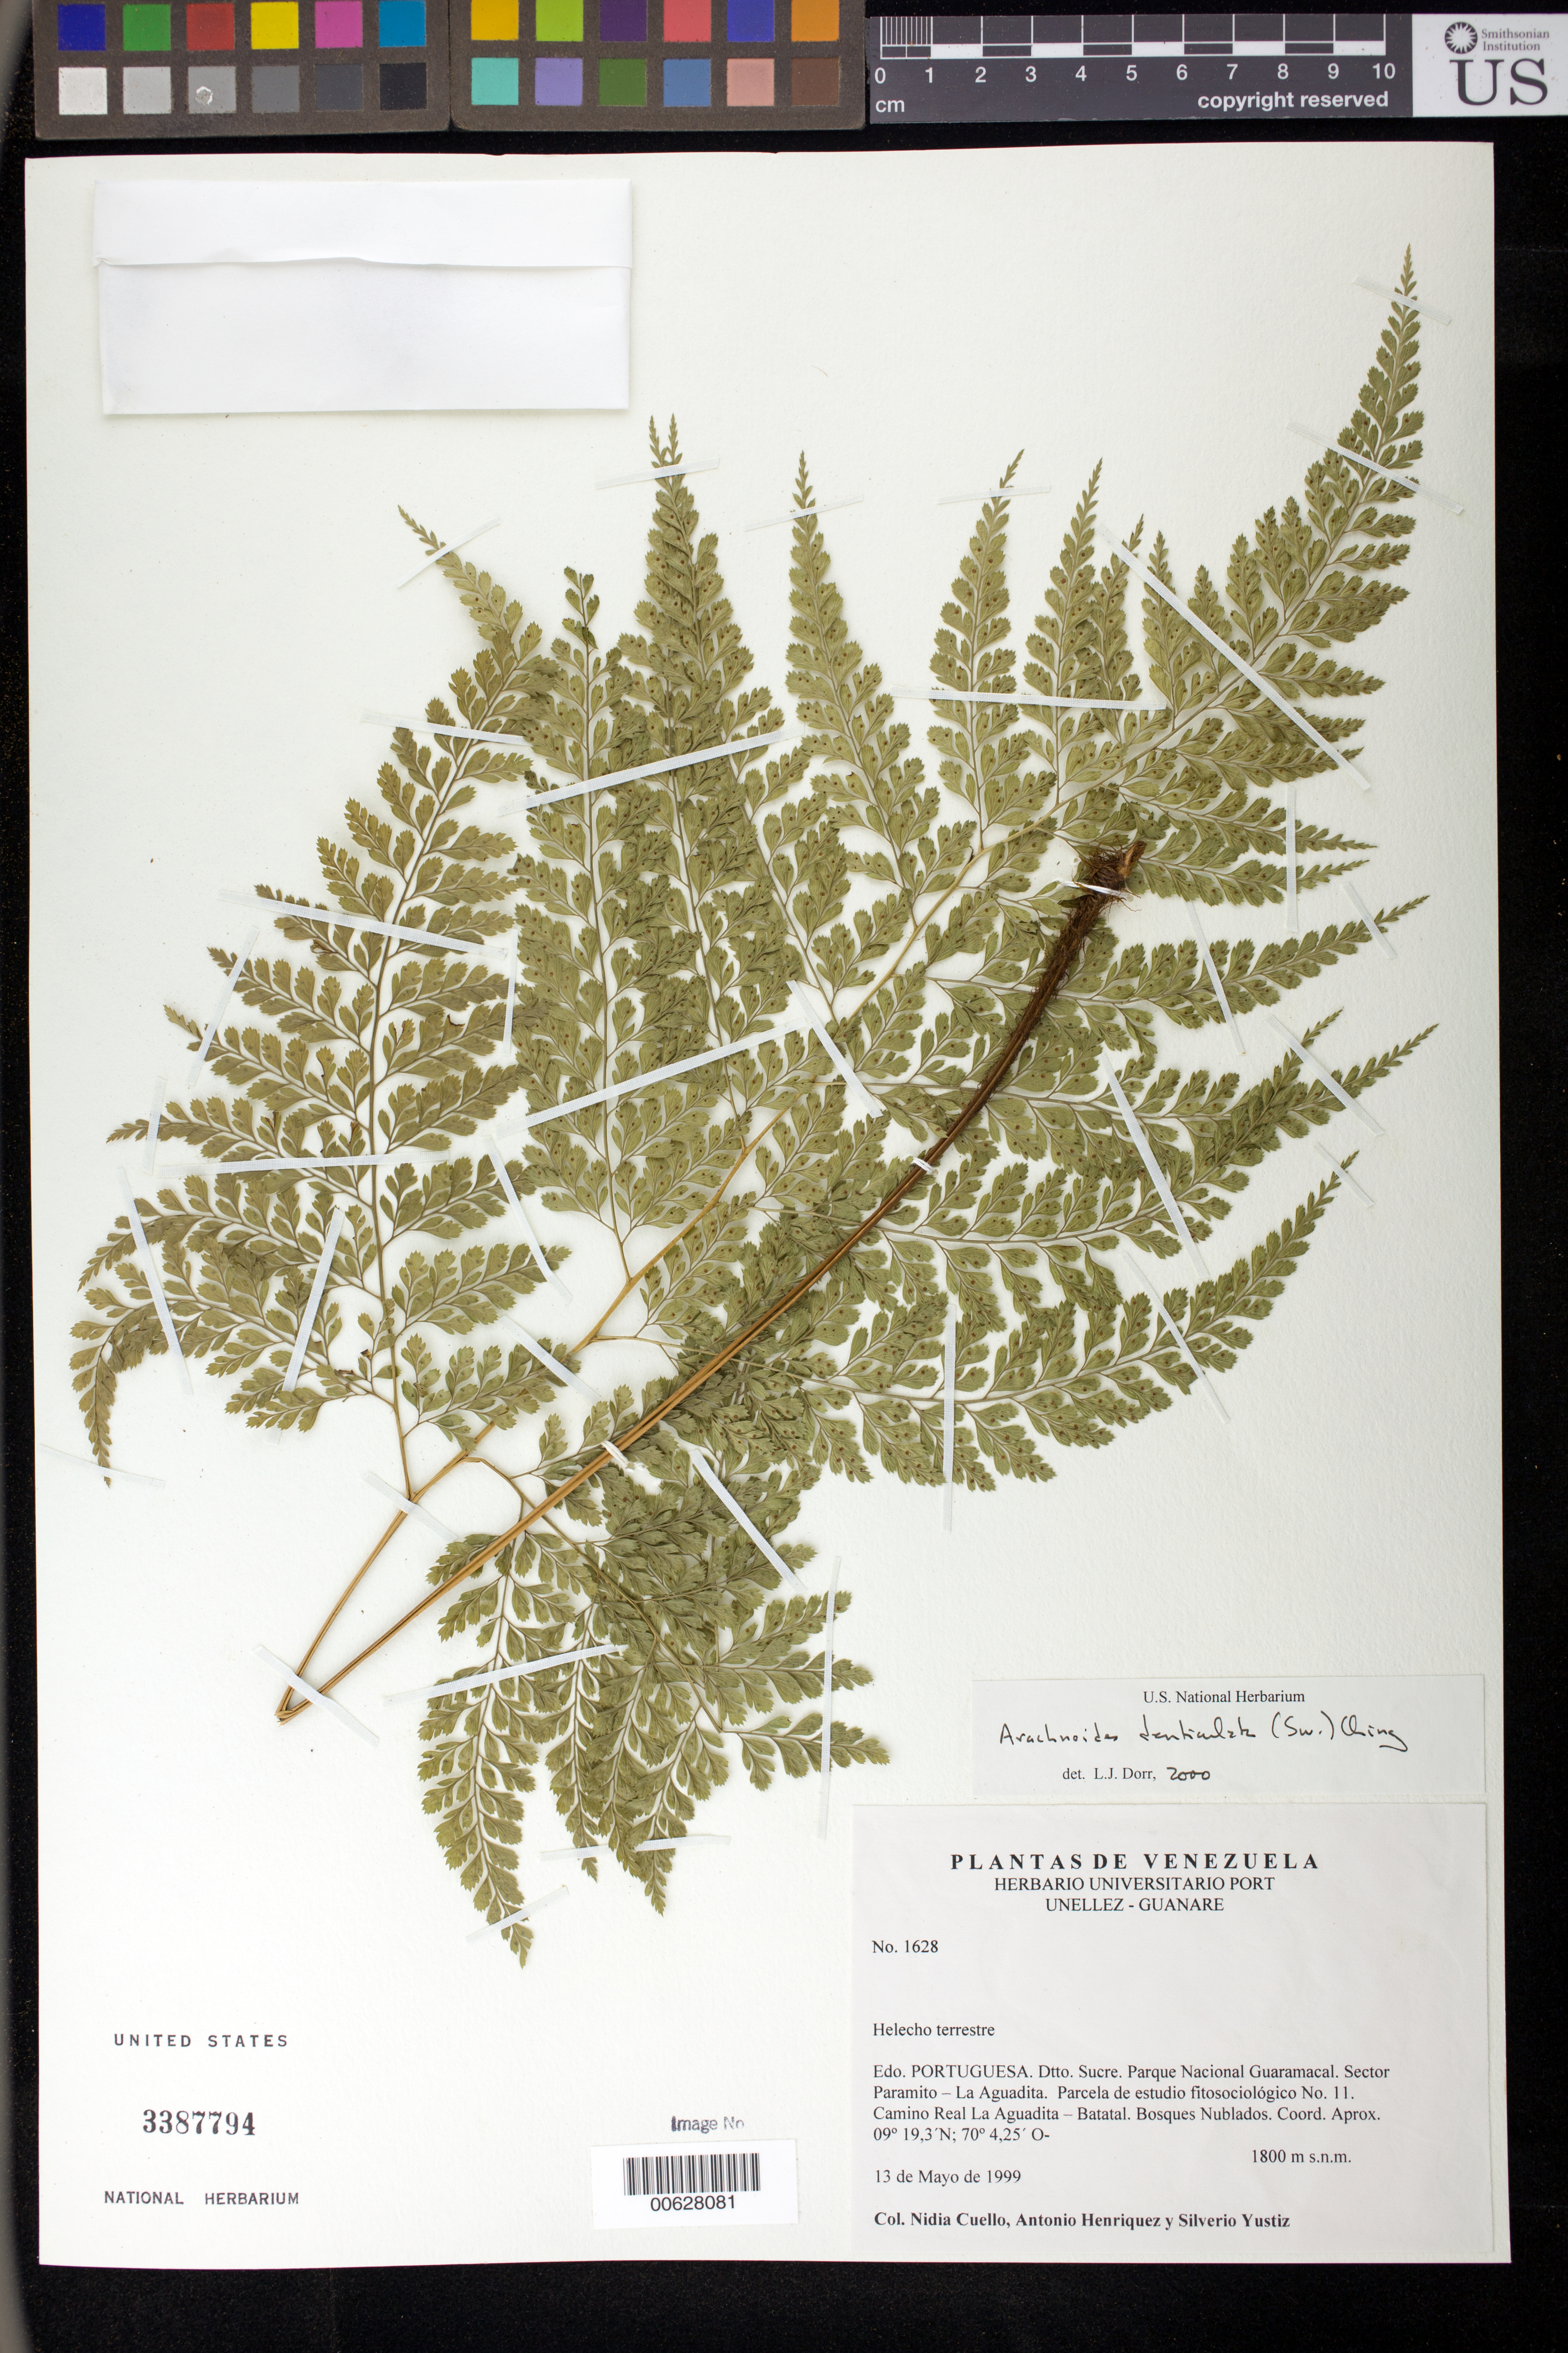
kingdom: Plantae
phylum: Tracheophyta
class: Polypodiopsida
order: Polypodiales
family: Dryopteridaceae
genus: Arachniodes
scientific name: Arachniodes denticulata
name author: (Sw.) Ching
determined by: Dorr, L. J., (BOT), Smithsonian Institution - National Museum of Natural History (UNITED STATES)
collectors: N. L. Cuello, A. Henríquez & S. Yustiz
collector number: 1628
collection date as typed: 13 May 1999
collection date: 1999-05-13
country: Venezuela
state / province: Portuguesa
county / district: Sucre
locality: Parque Nacional Guaramacal. Sector Paramito - La Aguadita. Camino Real Paramito - Batatal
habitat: Bosques nublados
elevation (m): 1800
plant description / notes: PORT, US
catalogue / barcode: US 3387794